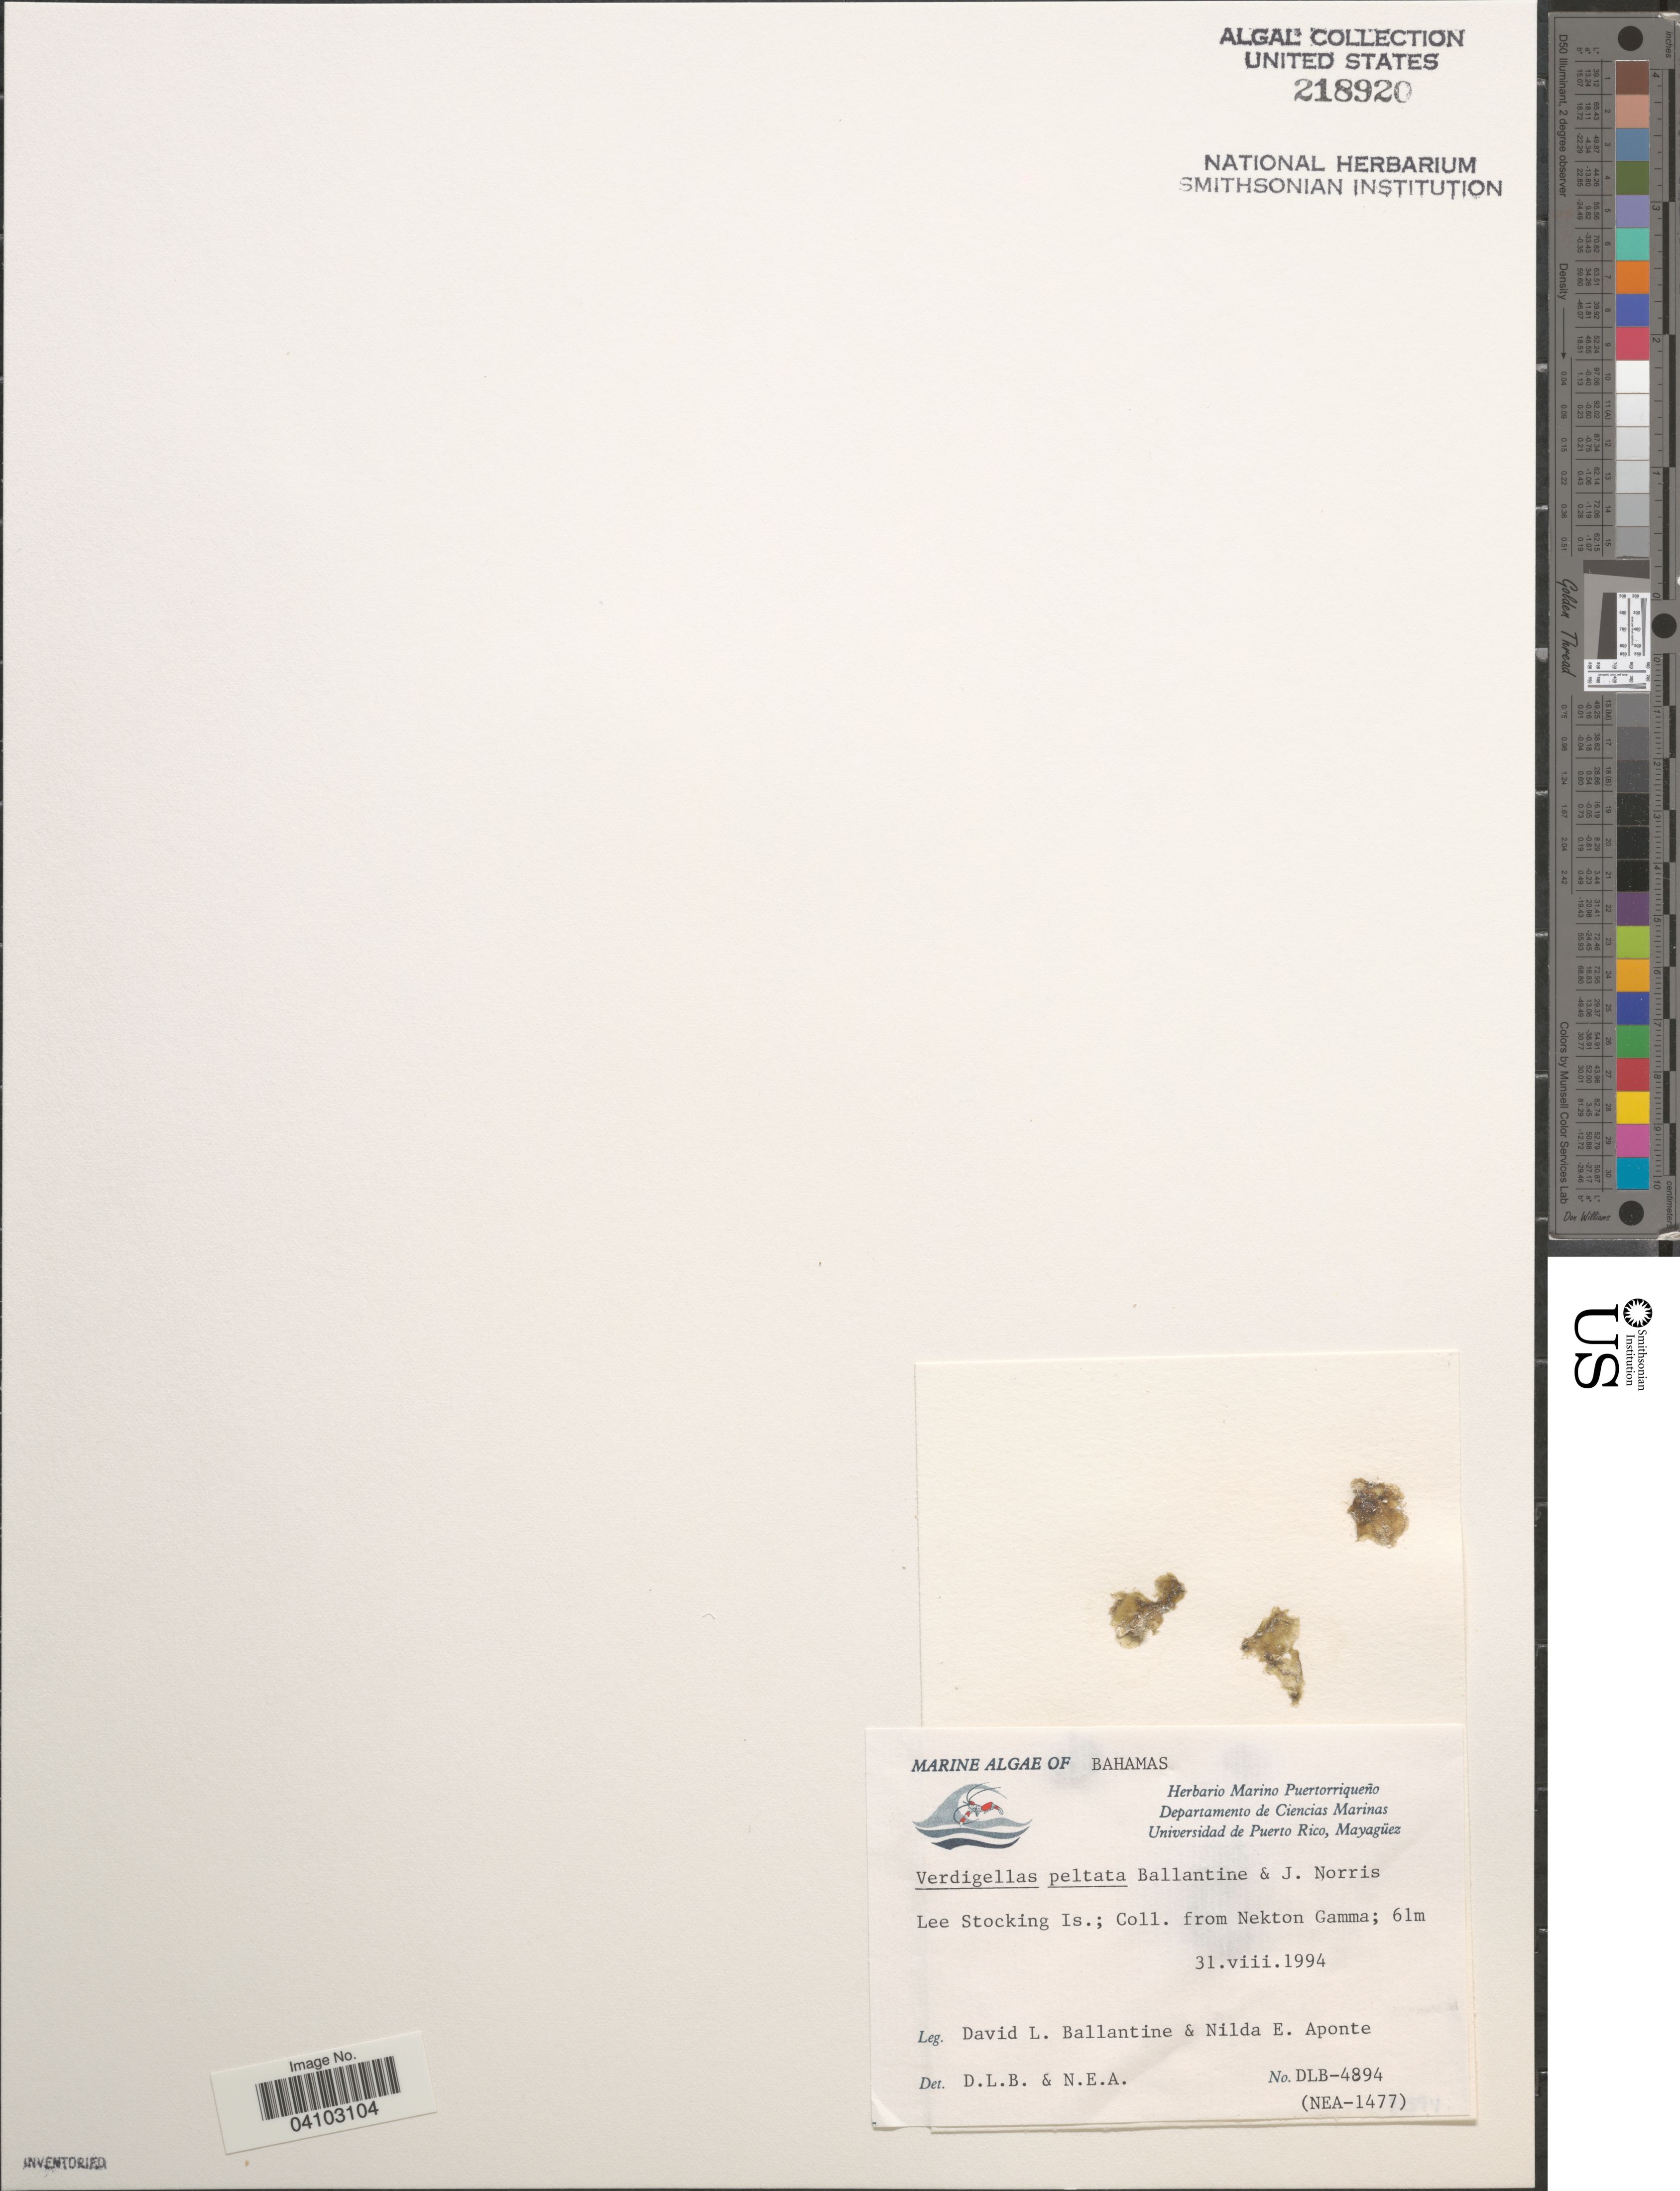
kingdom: Plantae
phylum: Chlorophyta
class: Prasinophyceae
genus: Verdigellas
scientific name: Verdigellas peltata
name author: D.L. Ballant. & J.N. Norris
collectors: D.L. Ballantine & N. E. Aponte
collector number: DLB-4894/(NEA-1477)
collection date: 1994-08-31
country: Bahamas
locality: Lee Stocking Is.; from Nekton Gamma.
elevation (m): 61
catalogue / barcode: US 218920